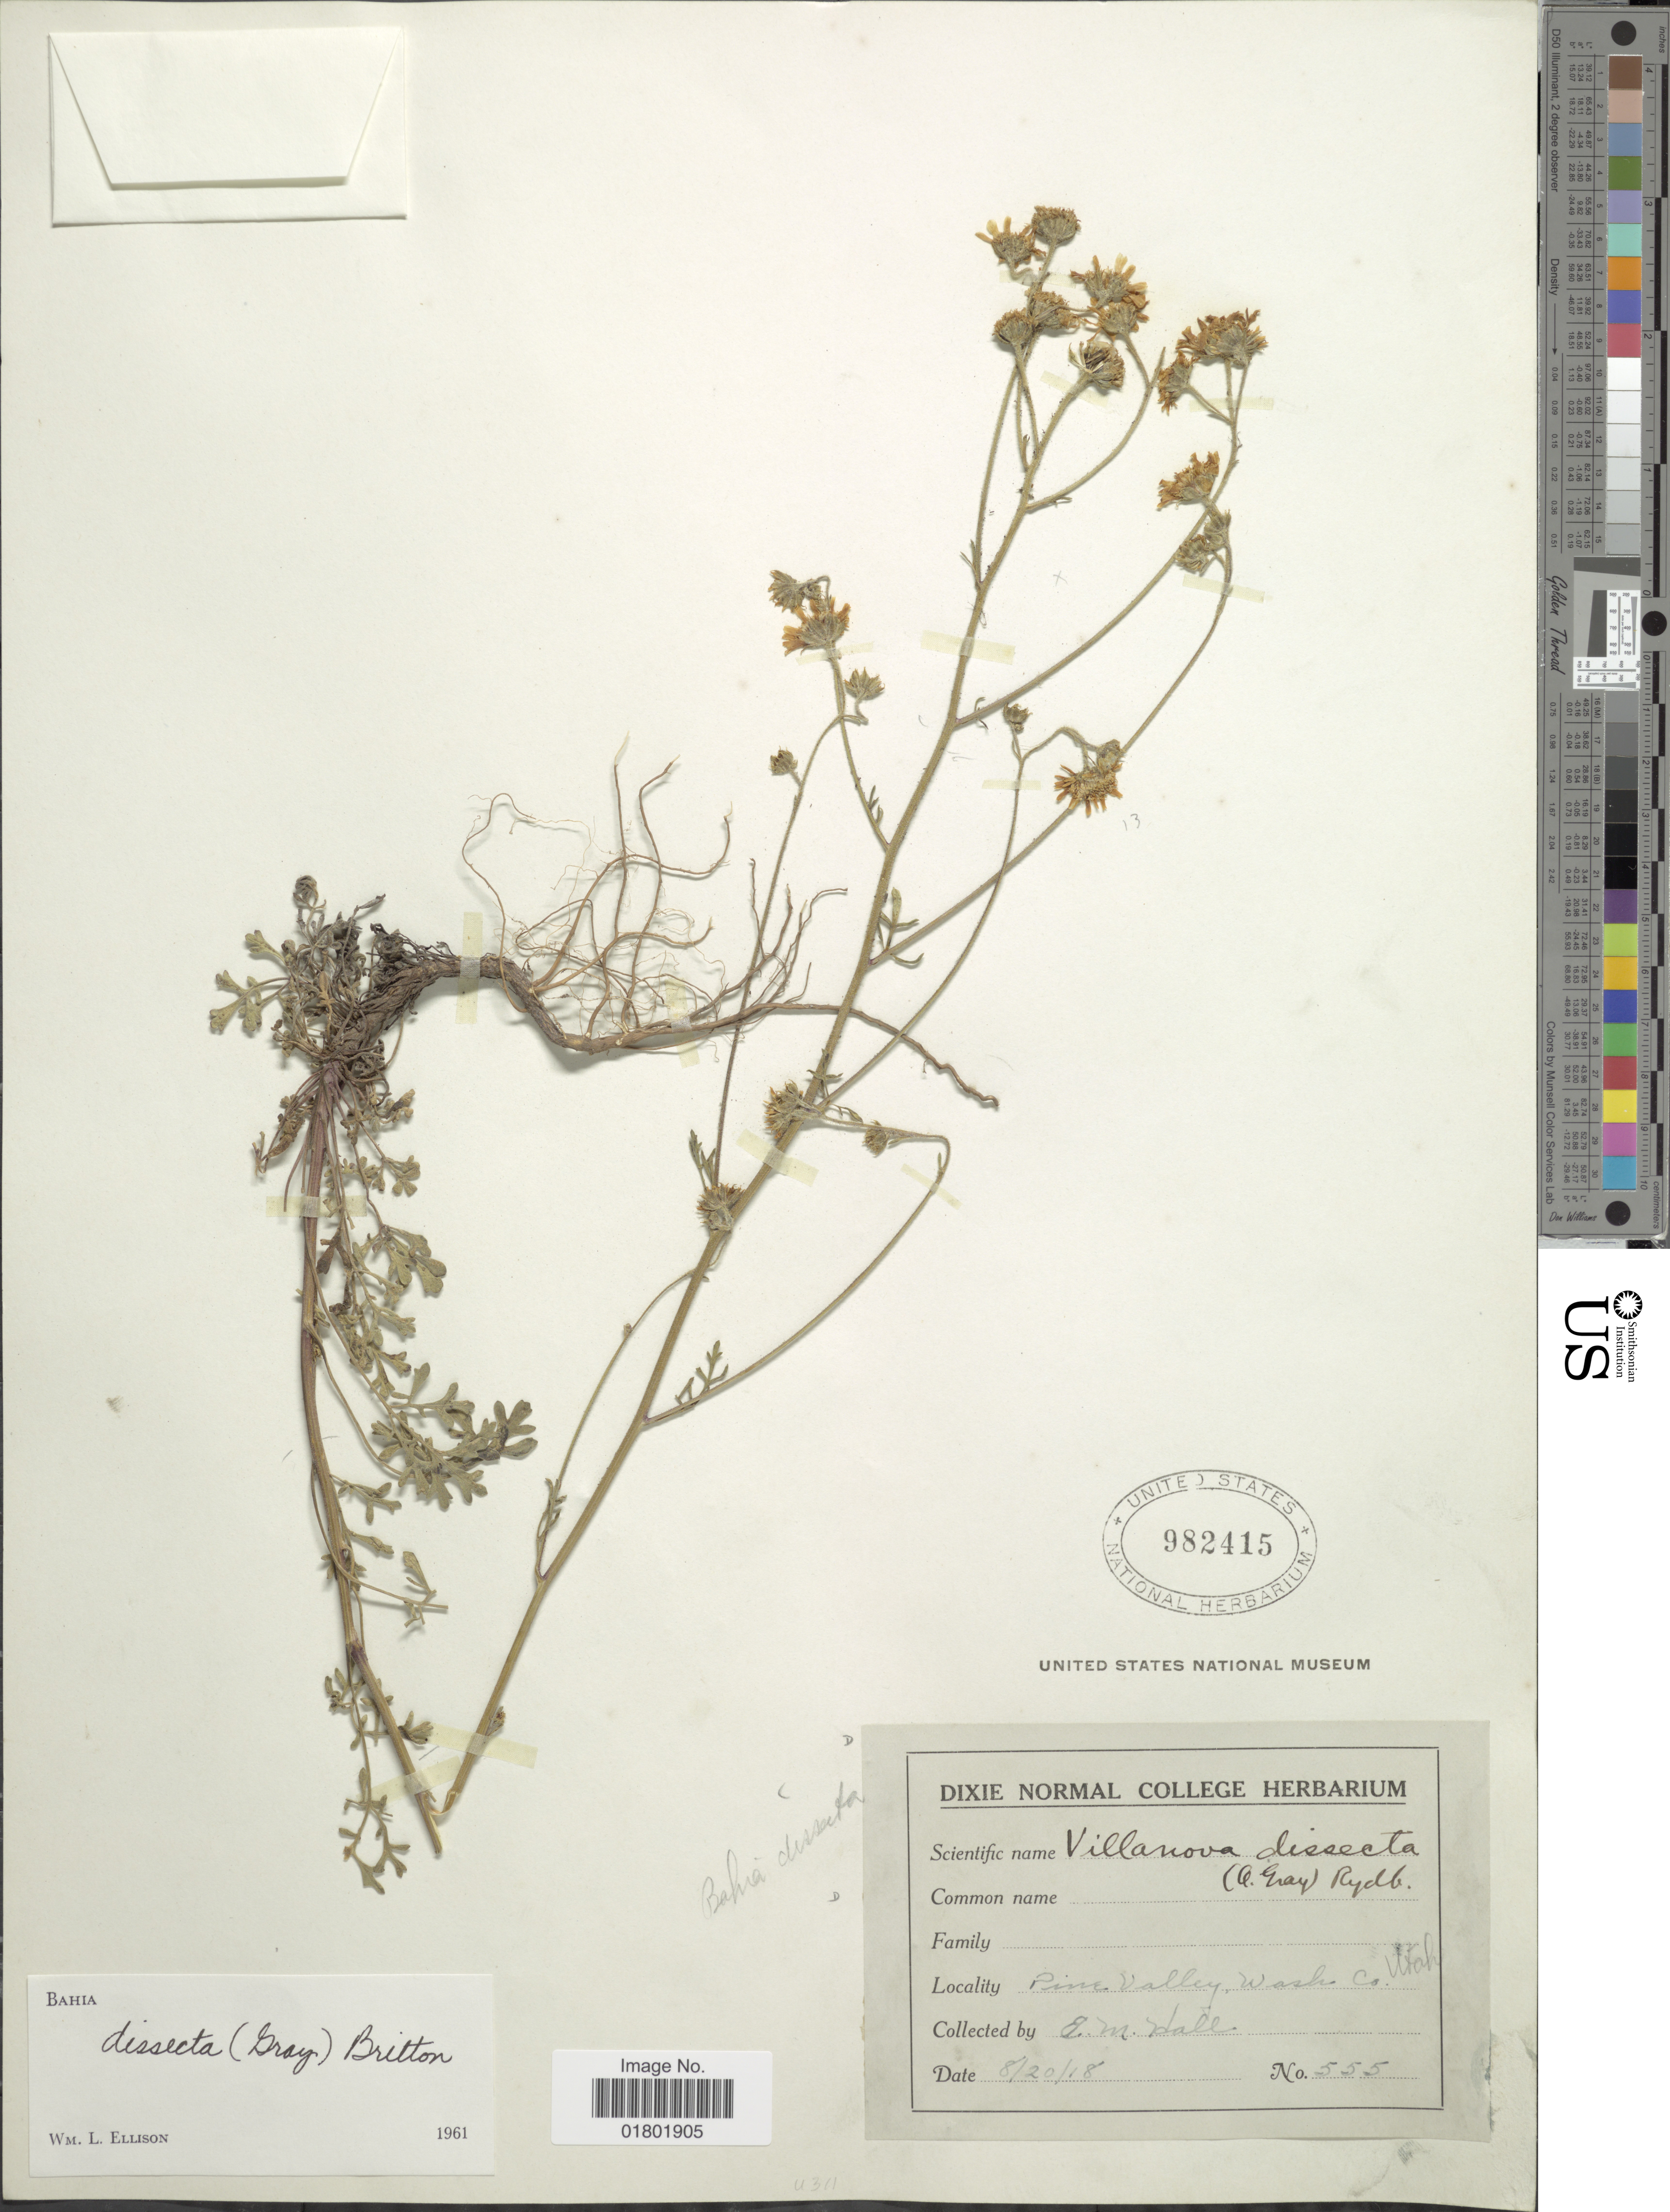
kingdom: Plantae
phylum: Tracheophyta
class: Magnoliopsida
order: Asterales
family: Asteraceae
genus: Bahia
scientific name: Bahia dissecta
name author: (A. Gray) Britton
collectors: E. Hall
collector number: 555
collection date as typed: Transcribed d/m/y: 20/8/18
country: United States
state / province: Utah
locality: Pine Valley, Wash Co., Utah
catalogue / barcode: US 982415